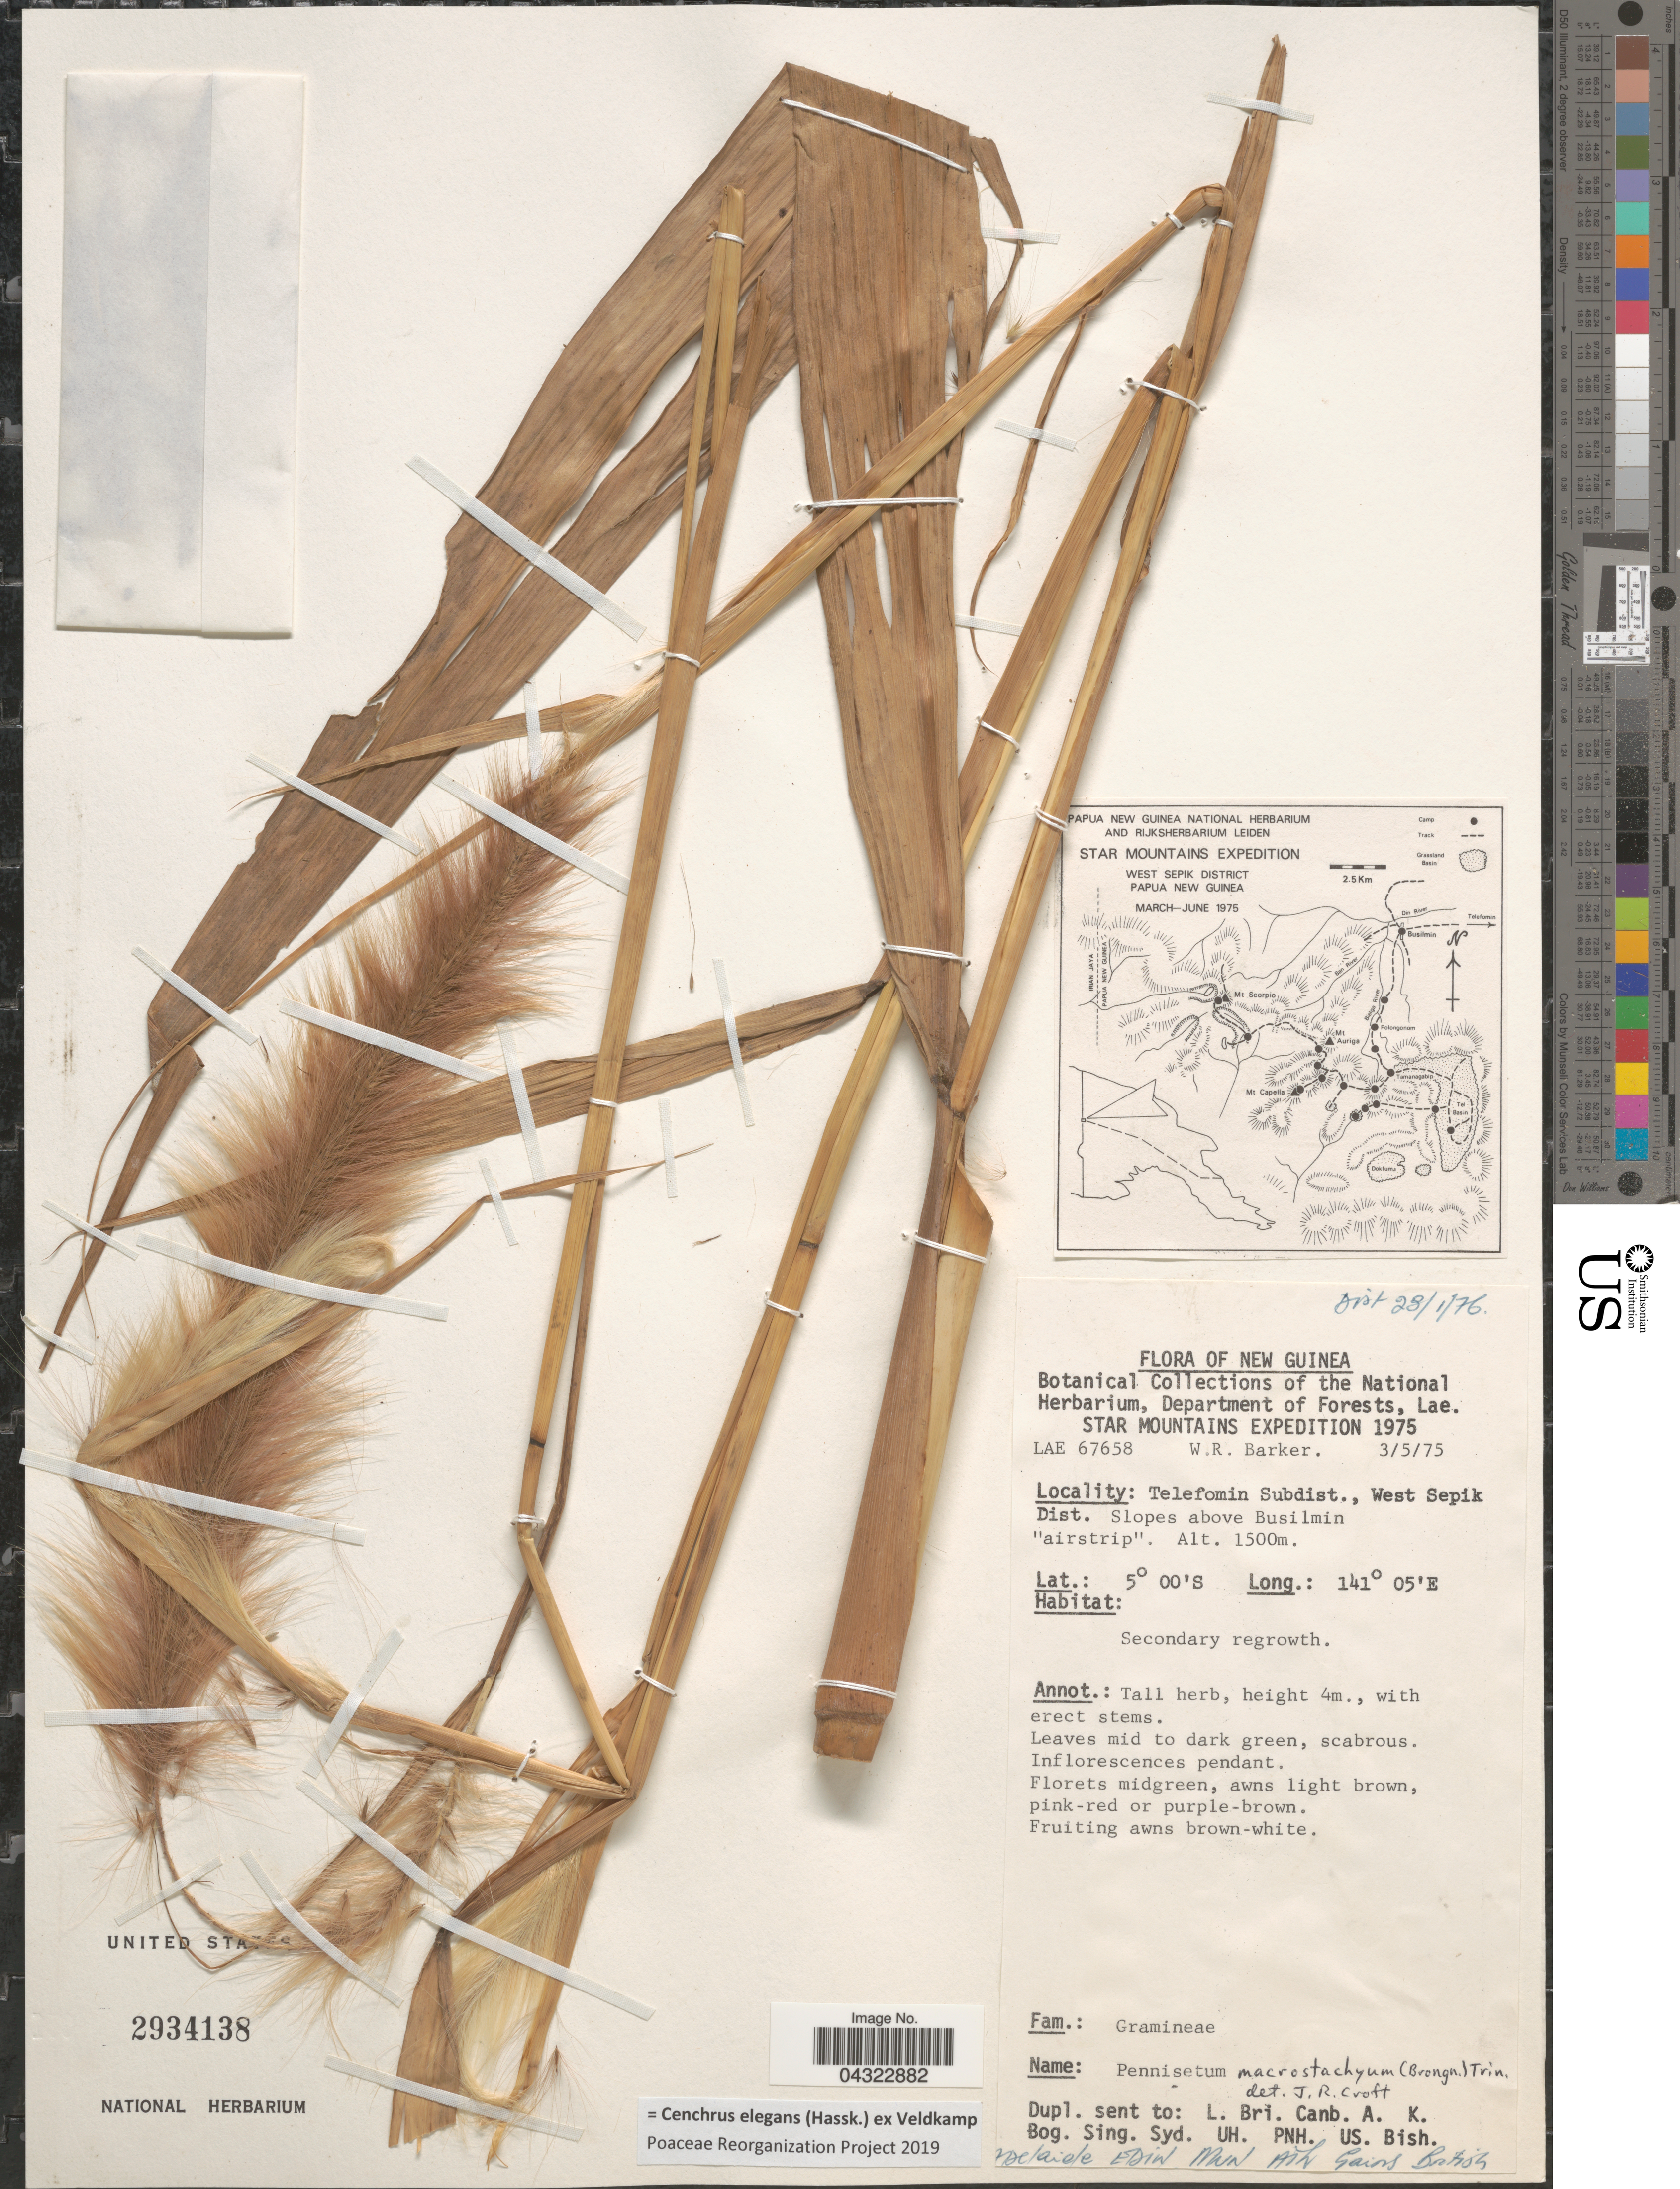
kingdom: Plantae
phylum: Tracheophyta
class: Liliopsida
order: Poales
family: Poaceae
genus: Cenchrus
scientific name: Cenchrus elegans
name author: (Hassk.) Veldkamp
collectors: W. R. Barker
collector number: LAE67658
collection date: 1975-05-03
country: Papua New Guinea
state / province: Sandaun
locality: New Guinea. Star Mountains Expedition 1975. Telefomin Subdist., West Sepik Dist. Slopes above Busilmin "airstrip".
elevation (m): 1500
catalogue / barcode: US 2934138